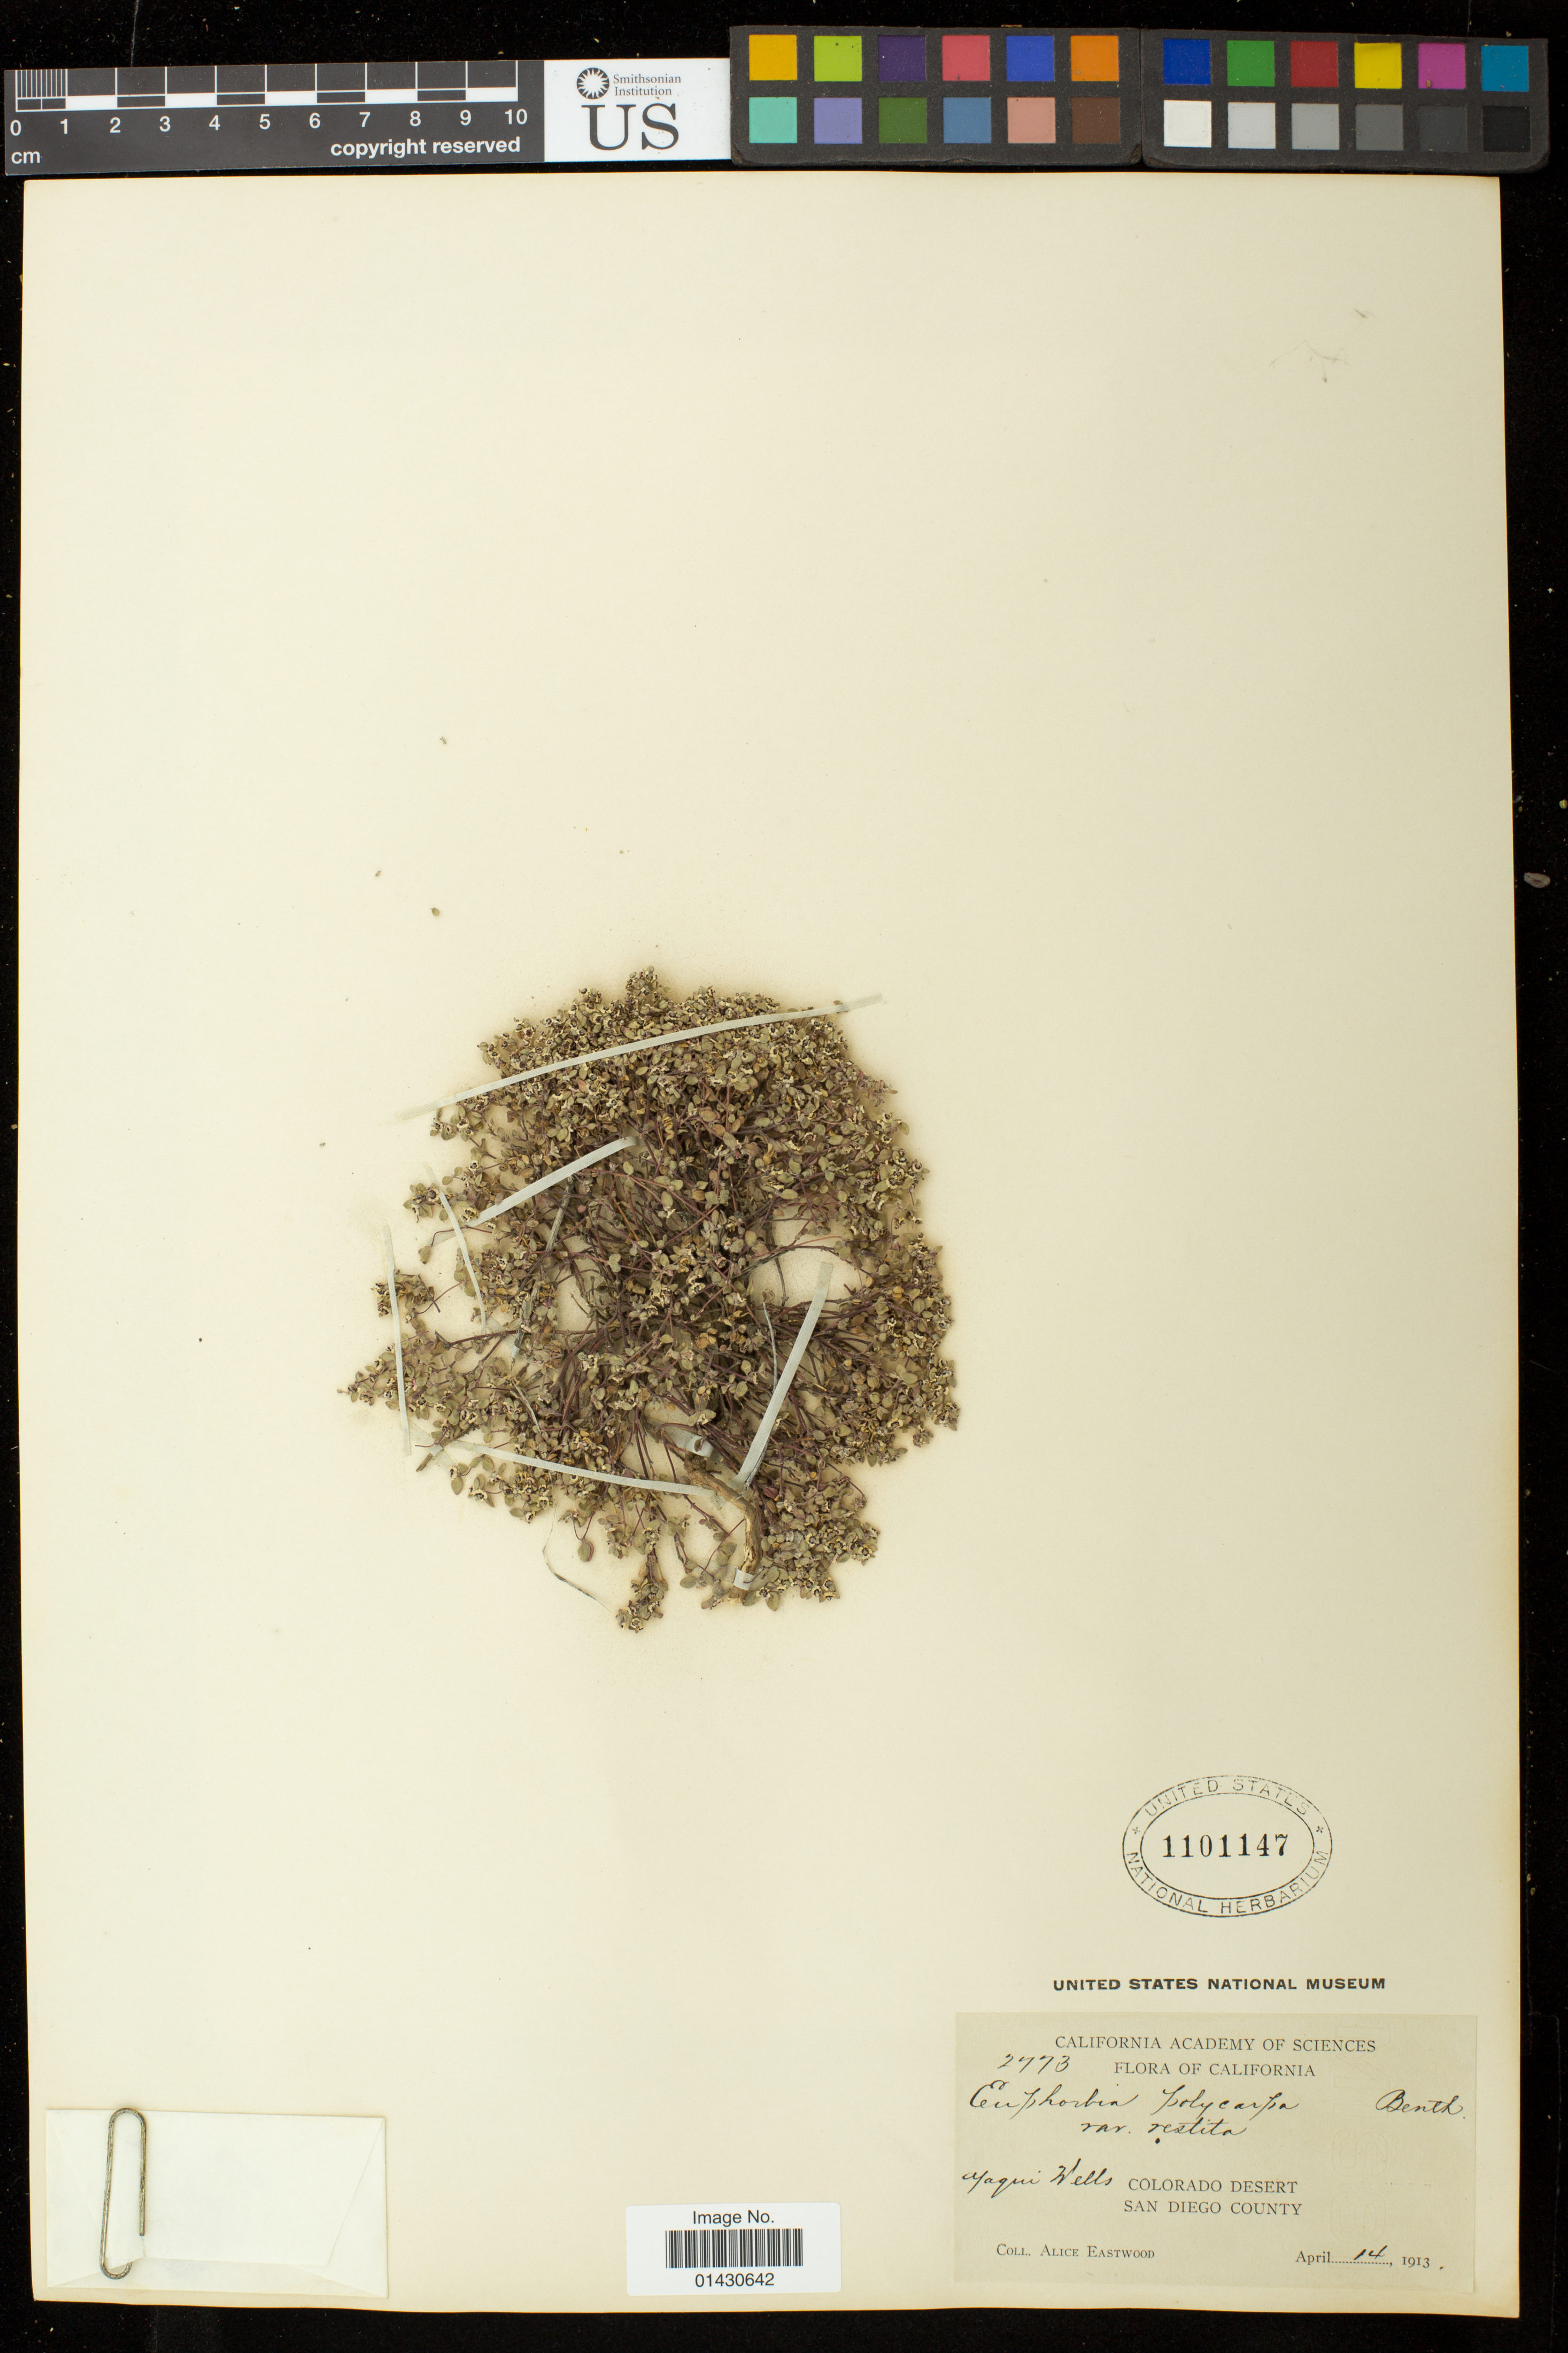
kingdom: Plantae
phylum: Tracheophyta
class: Magnoliopsida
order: Malpighiales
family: Euphorbiaceae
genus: Euphorbia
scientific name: Euphorbia melanadenia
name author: Torr.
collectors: A. Eastwood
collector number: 2773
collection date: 1913-04-14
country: United States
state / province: California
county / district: San Diego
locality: Colorado Desert, Yaqui Wells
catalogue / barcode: US 1101147